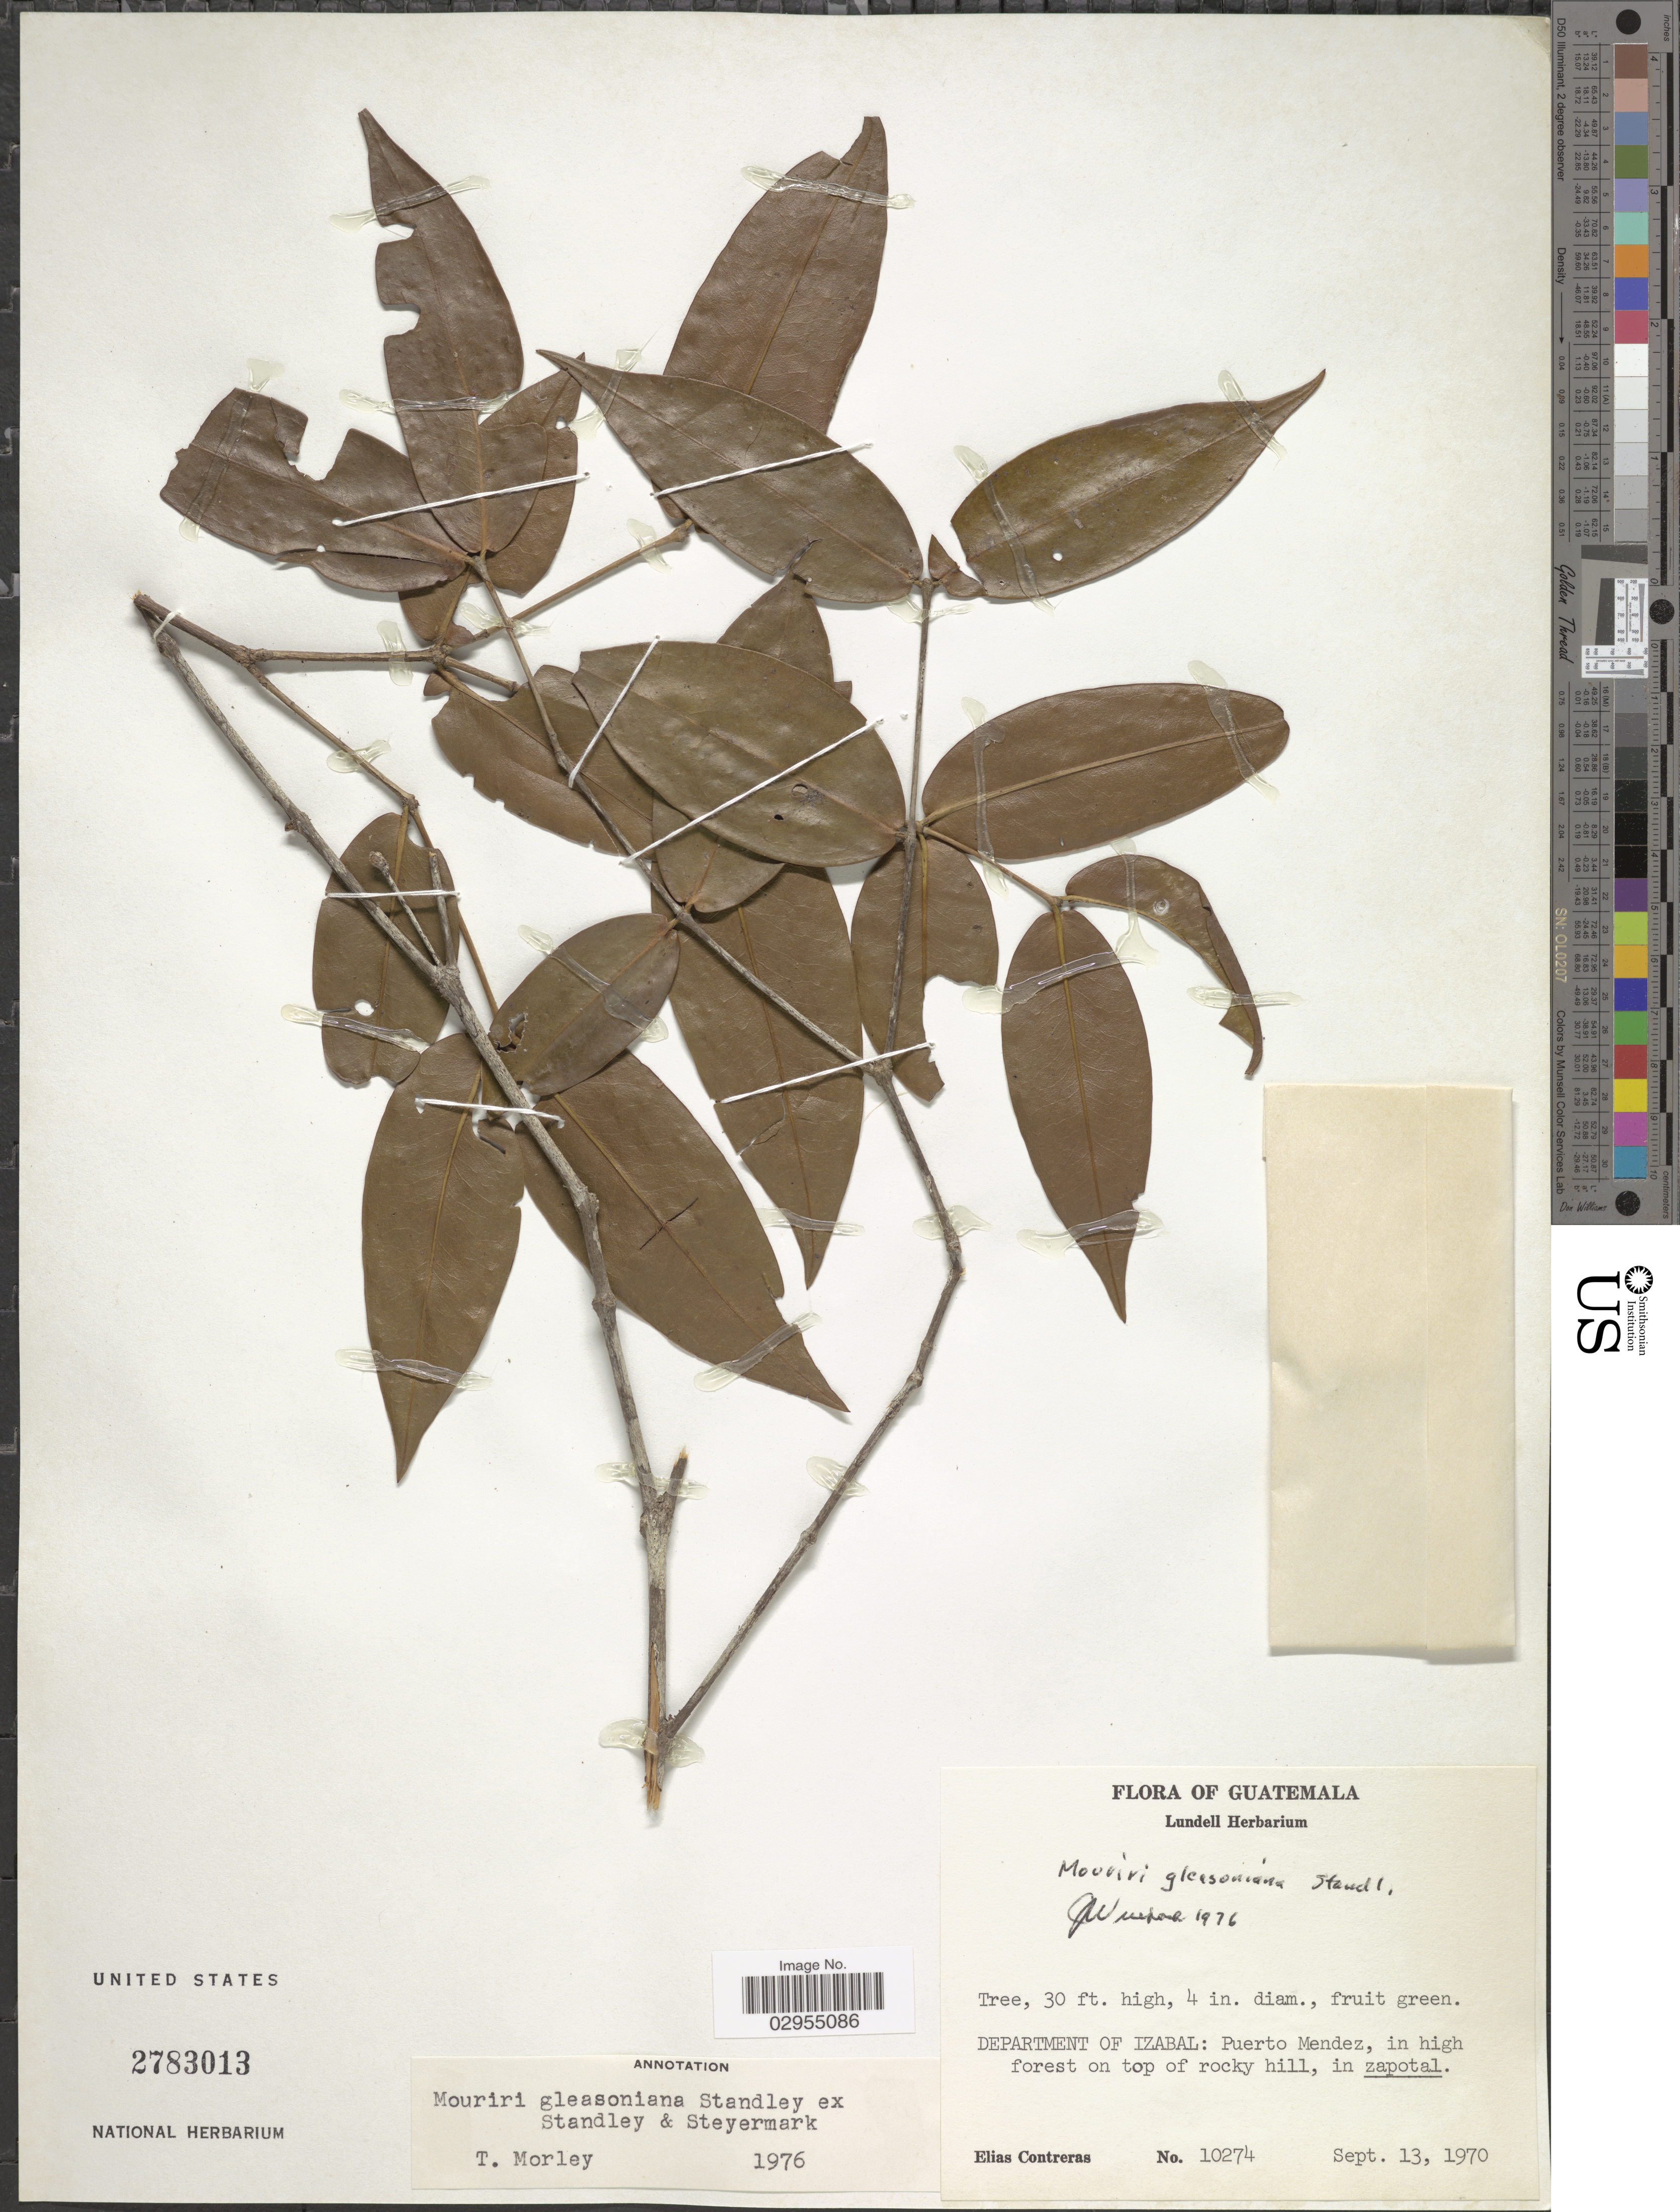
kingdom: Plantae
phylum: Tracheophyta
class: Magnoliopsida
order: Myrtales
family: Melastomataceae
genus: Mouriri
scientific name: Mouriri gleasoniana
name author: Standl.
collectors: E. Contreras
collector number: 10274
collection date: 1970-09-13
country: Guatemala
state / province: Izabal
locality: Department of Izabal: Puerto Mendez, in high forest on top of rocky hill, in zapotal.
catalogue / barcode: US 2783013